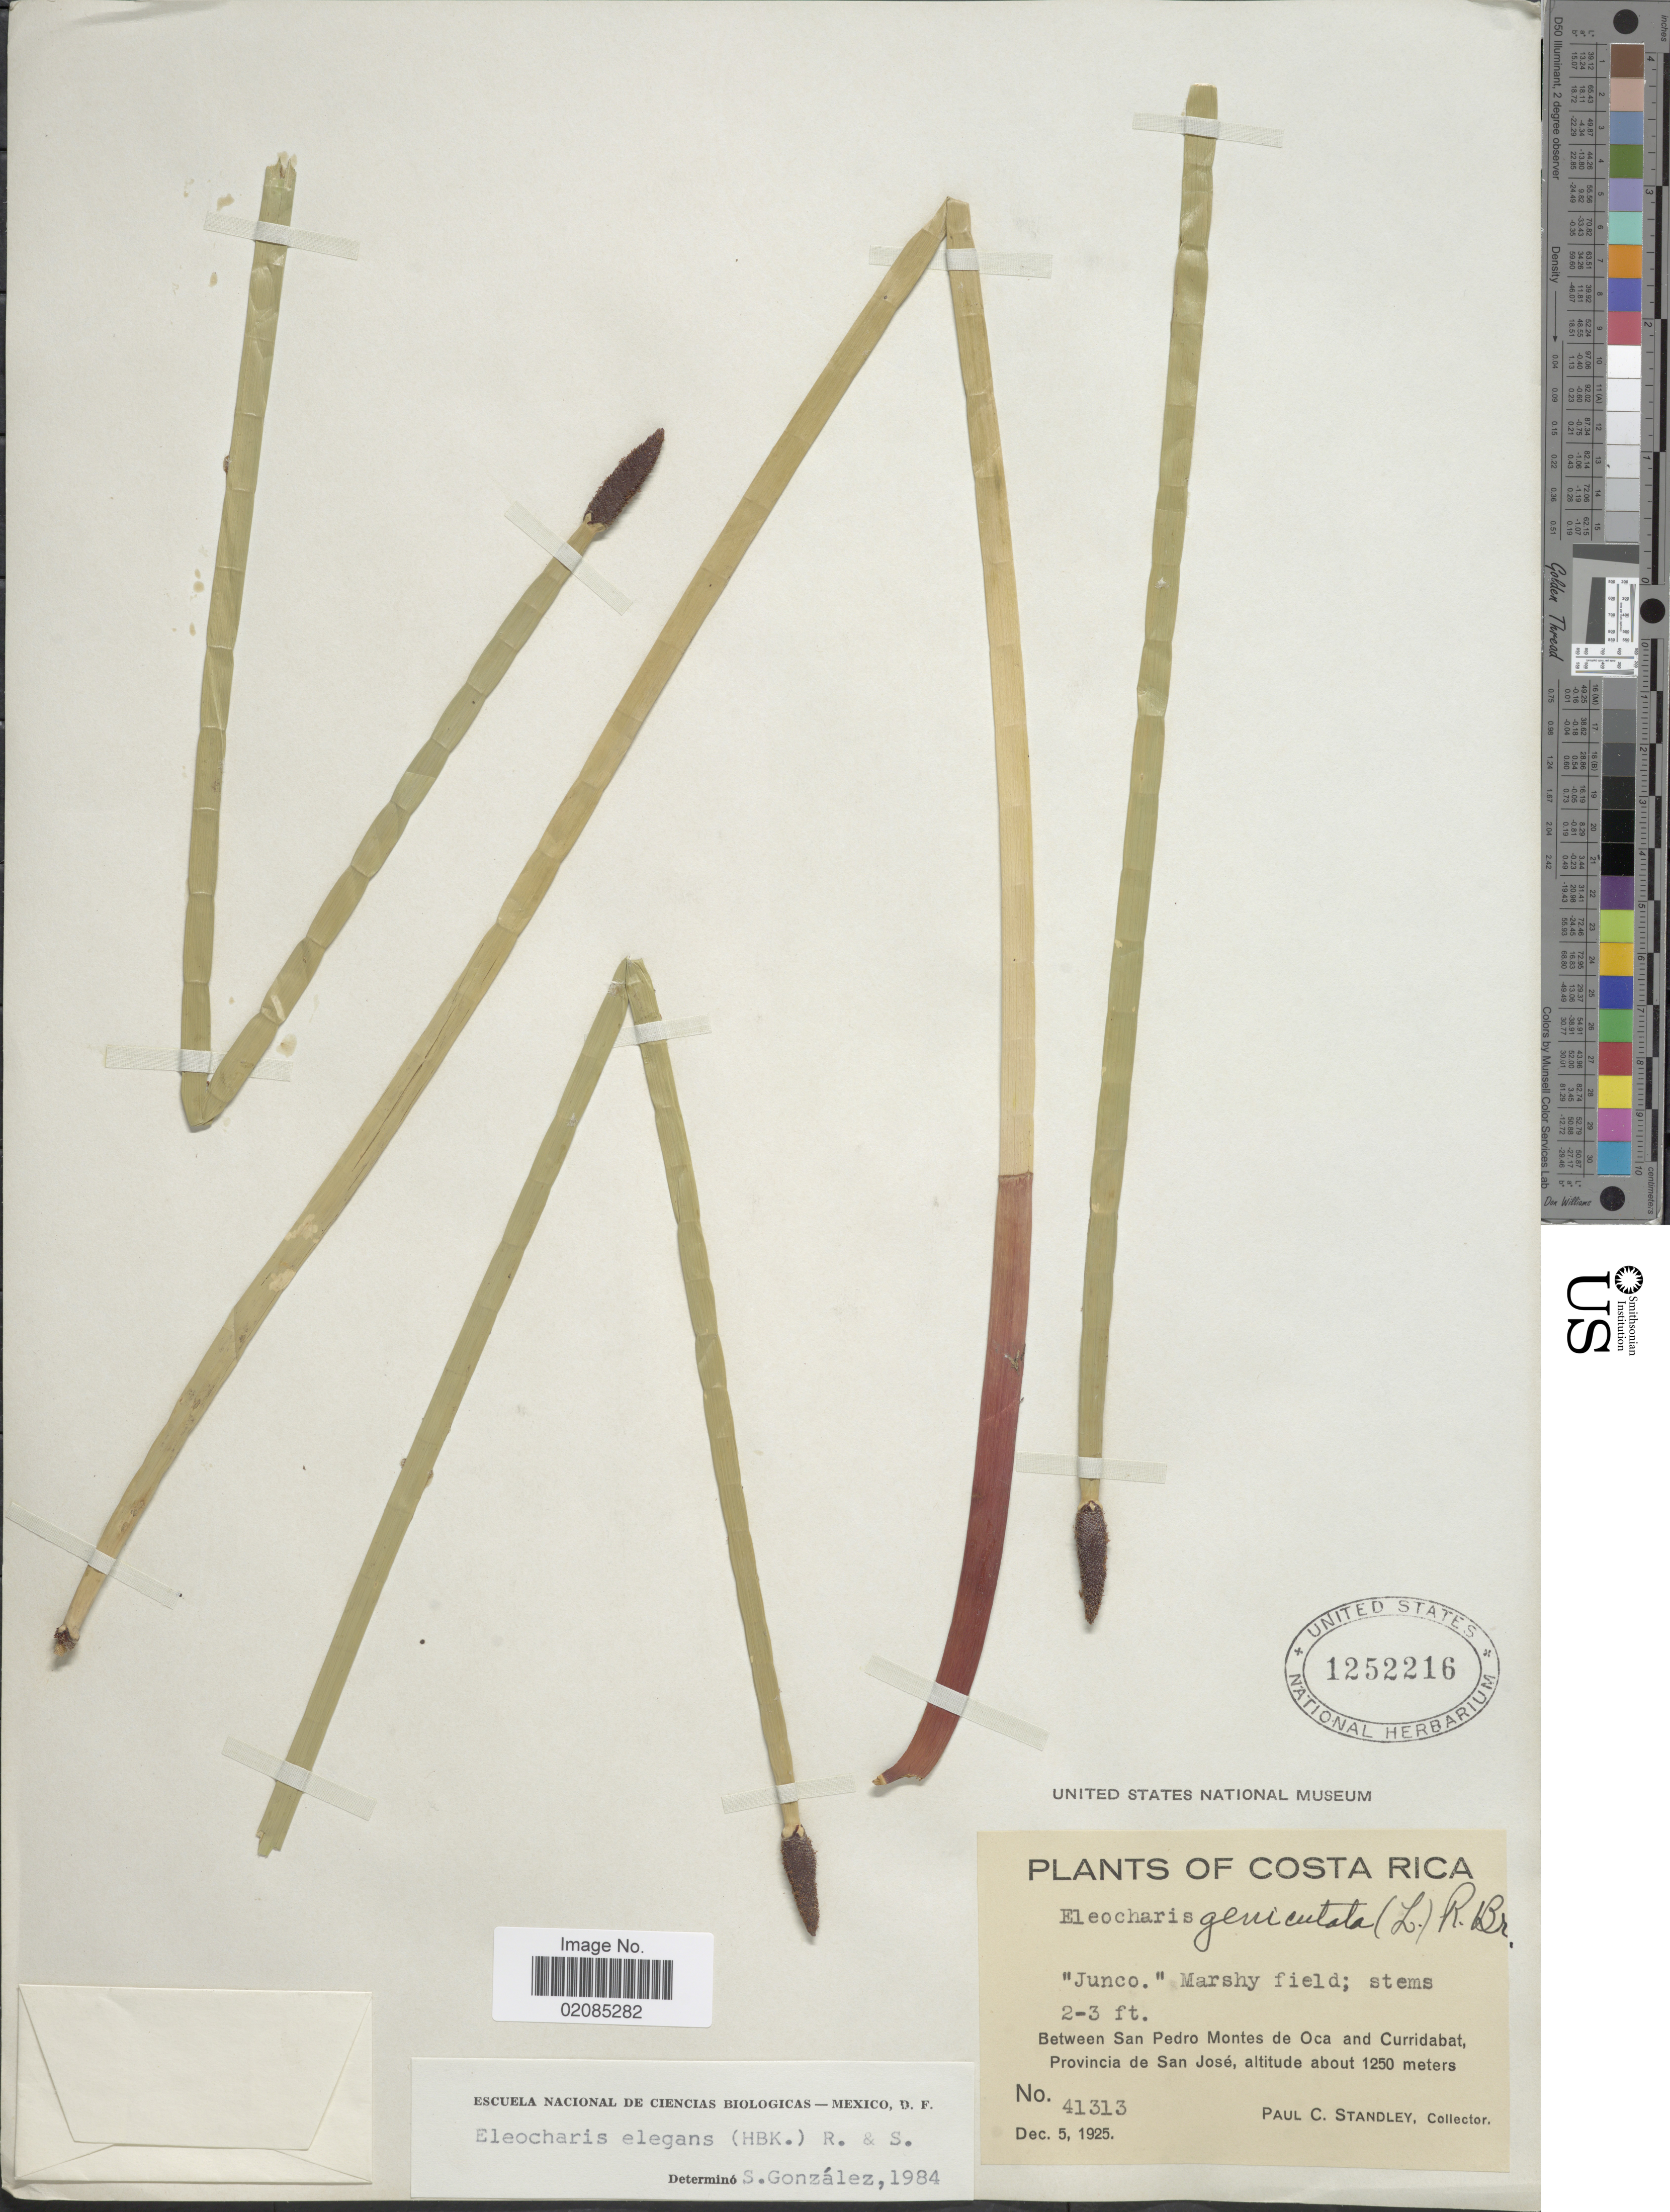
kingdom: Plantae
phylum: Tracheophyta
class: Liliopsida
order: Poales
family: Cyperaceae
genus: Eleocharis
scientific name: Eleocharis elegans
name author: (Kunth) Roem. & Schult.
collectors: P. C. Standley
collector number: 41313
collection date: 1925-12-05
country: Costa Rica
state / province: San José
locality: Between San Pedro Montes de Oca and Curridabat, Provincia de San Jose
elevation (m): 1250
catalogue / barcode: US 1252216